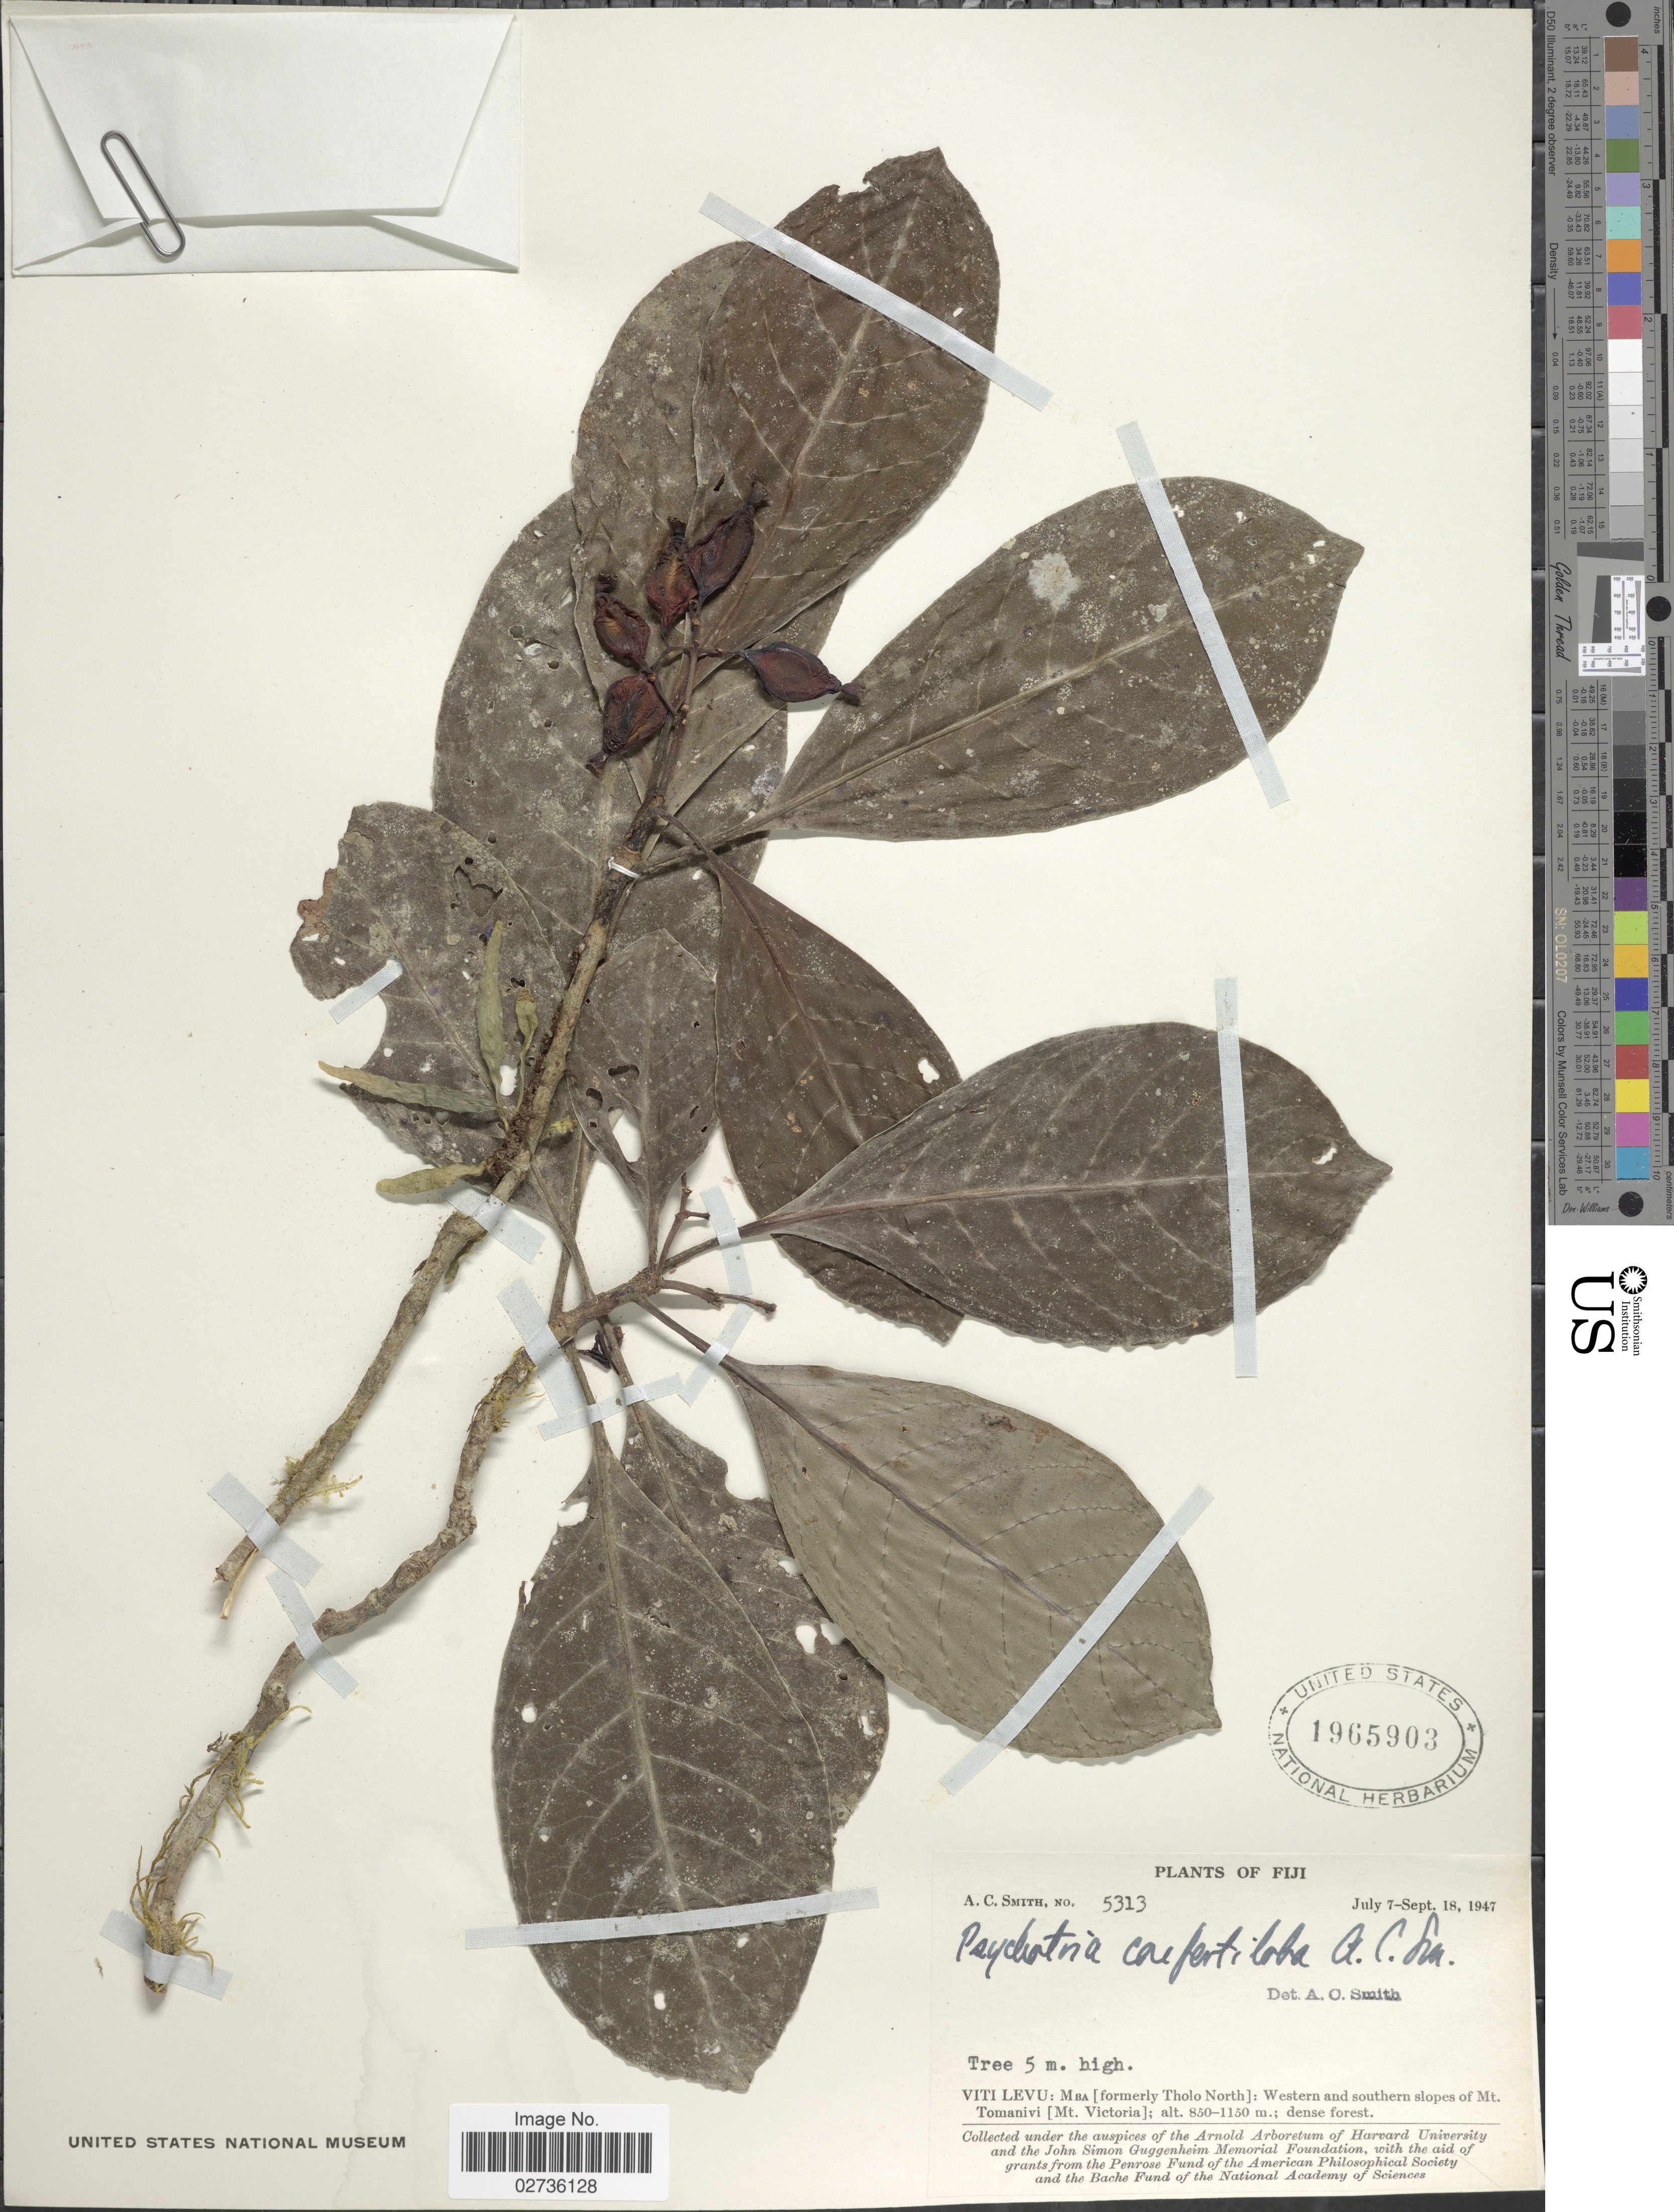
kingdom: Plantae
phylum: Tracheophyta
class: Magnoliopsida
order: Gentianales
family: Rubiaceae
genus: Psychotria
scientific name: Psychotria confertiloba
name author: A.C. Sm.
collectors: A. C. Smith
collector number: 5313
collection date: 1947-07-07/1947-09-18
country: Fiji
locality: Viti Levu: MBA [formerly Tholo North]: Western and southern slopes of Mt. Tomanivi [Mt. Victoria].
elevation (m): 850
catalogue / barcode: US 1965903